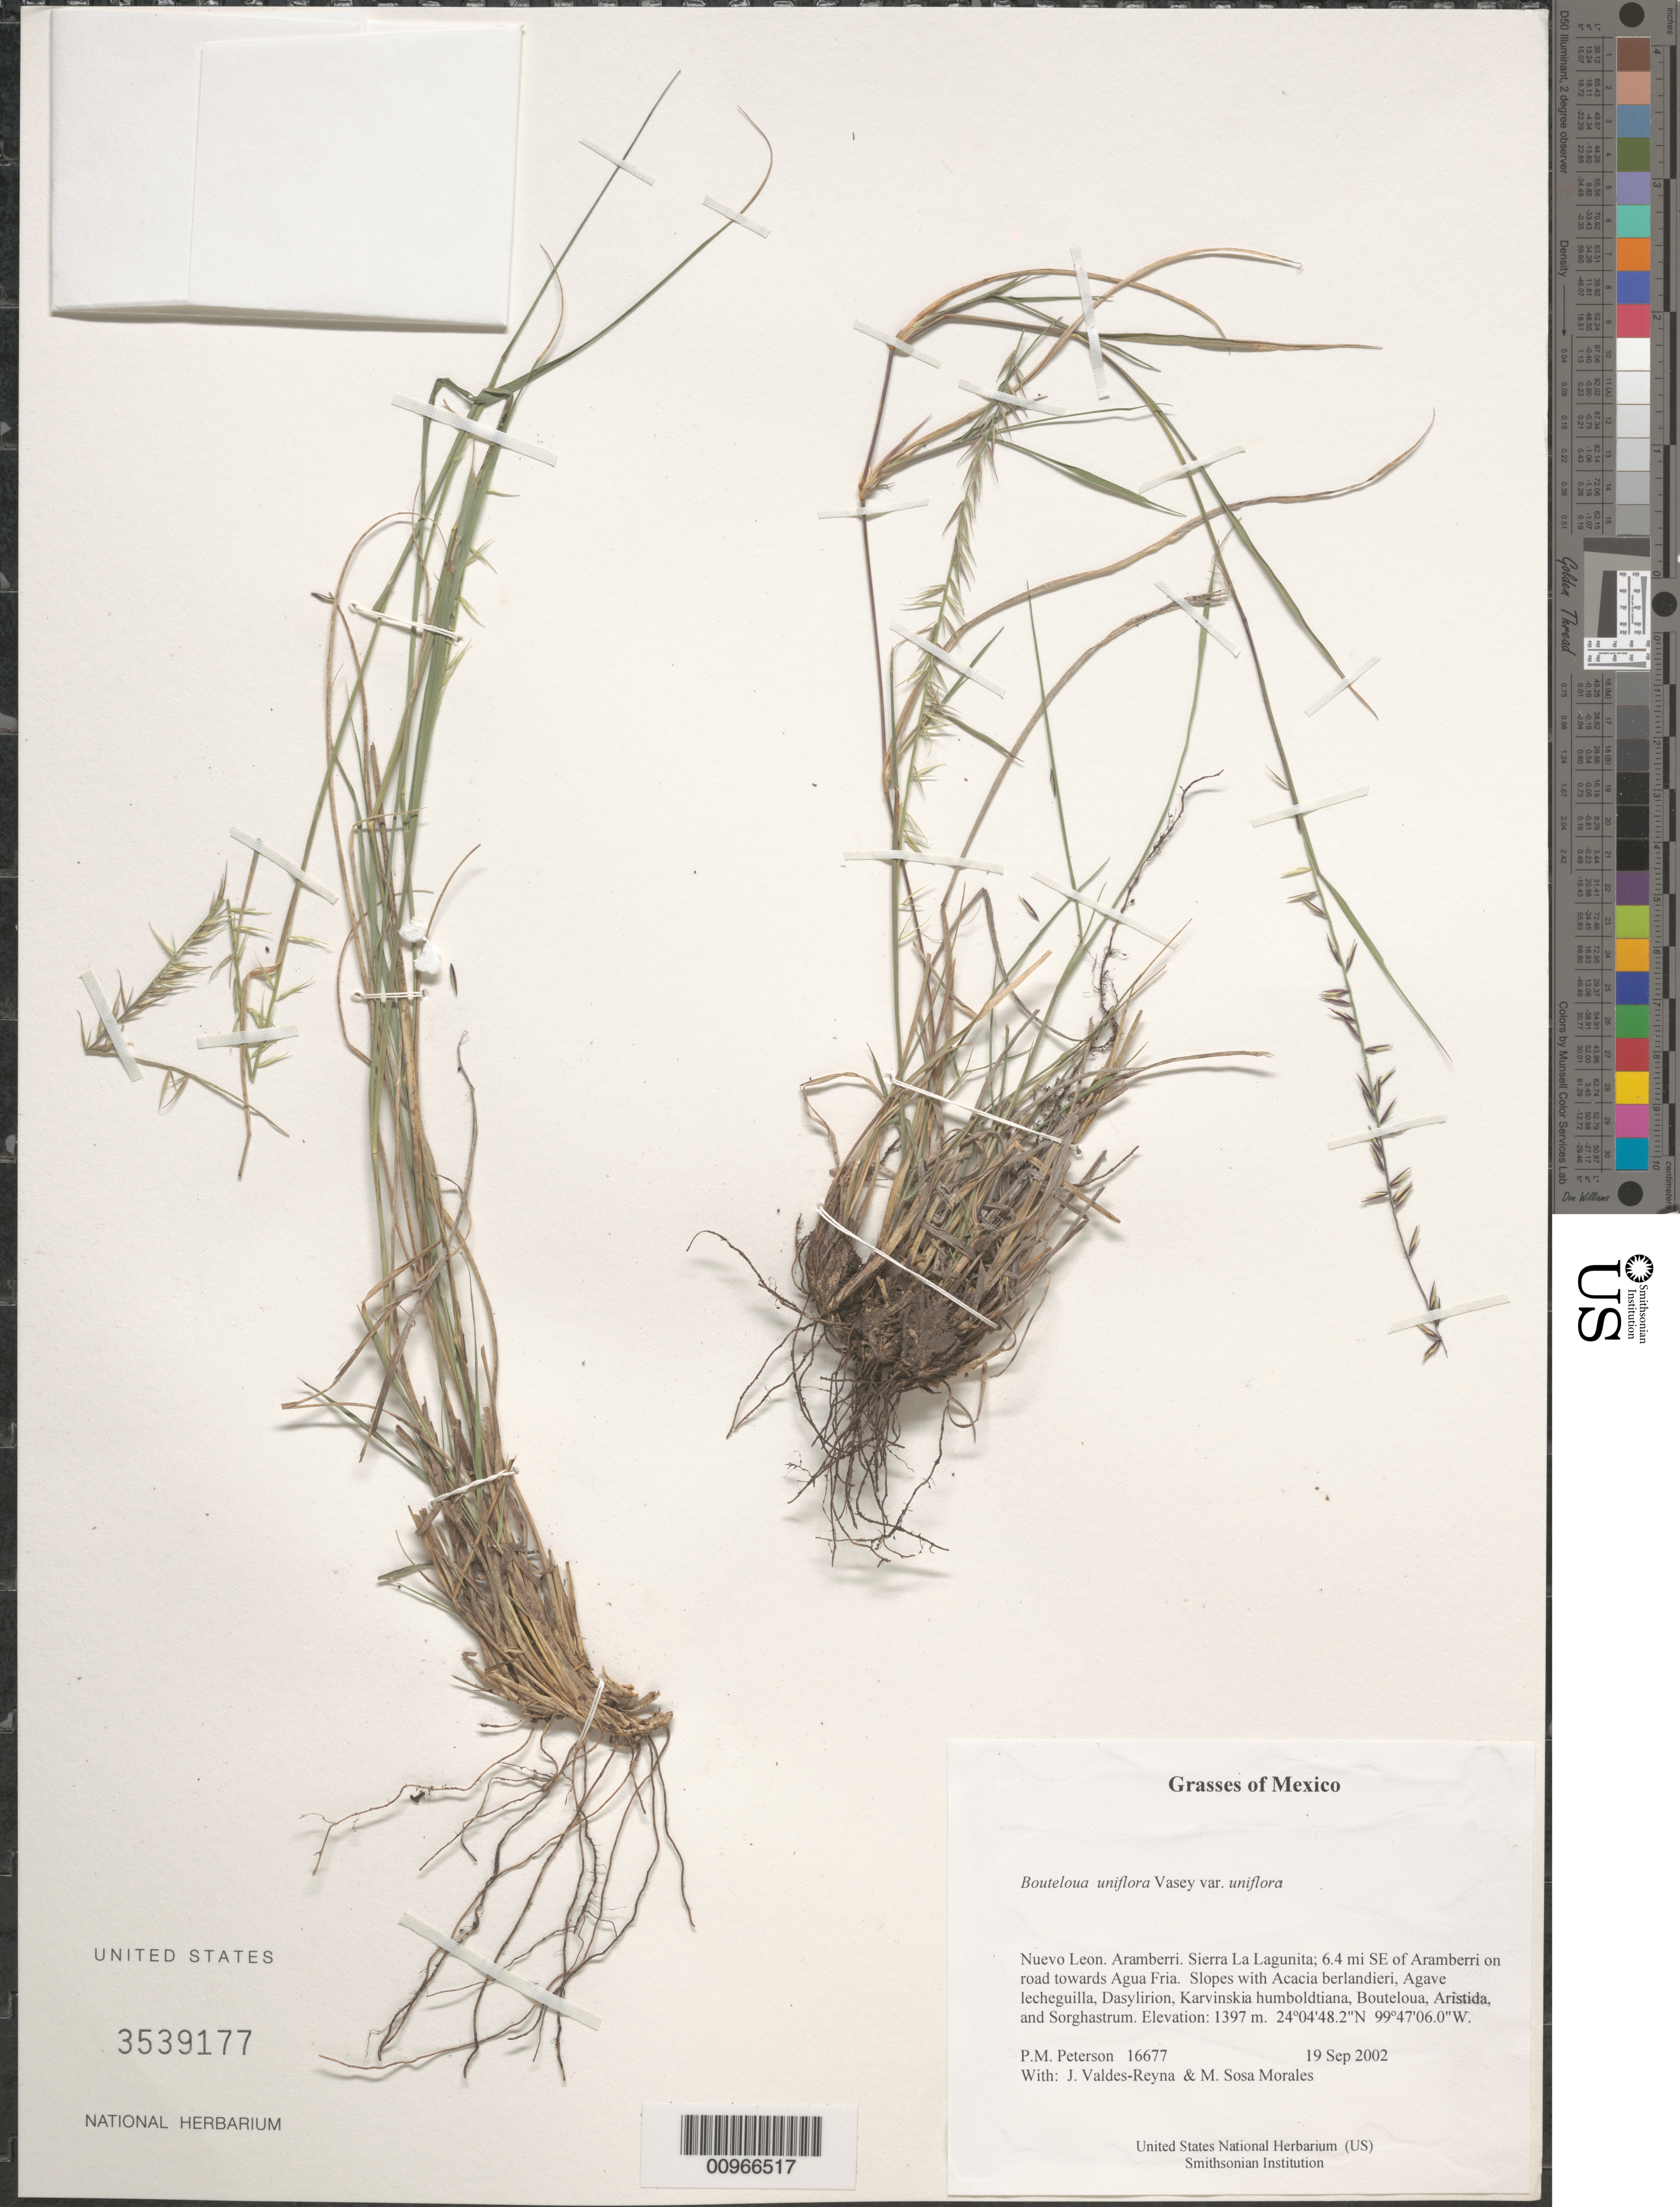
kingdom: Plantae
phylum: Tracheophyta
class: Liliopsida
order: Poales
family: Poaceae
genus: Bouteloua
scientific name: Bouteloua uniflora var. uniflora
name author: Vasey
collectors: P. M. Peterson, J. Valdés-Reyna & M. Sosa Morales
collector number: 16677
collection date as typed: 19 Sep 2002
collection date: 2002-09-19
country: Mexico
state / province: Nuevo León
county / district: Aramberri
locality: Sierra La Lagunita; 6.4 mi SE of Aramberri on road towards Agua Fria. Slopes with Acacia berlandieri, Agave lecheguilla, Dasylirion, Karvinskia humboldtiana, Bouteloua, Aristida, and Sorghastrum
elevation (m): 1397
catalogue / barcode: US 3539177